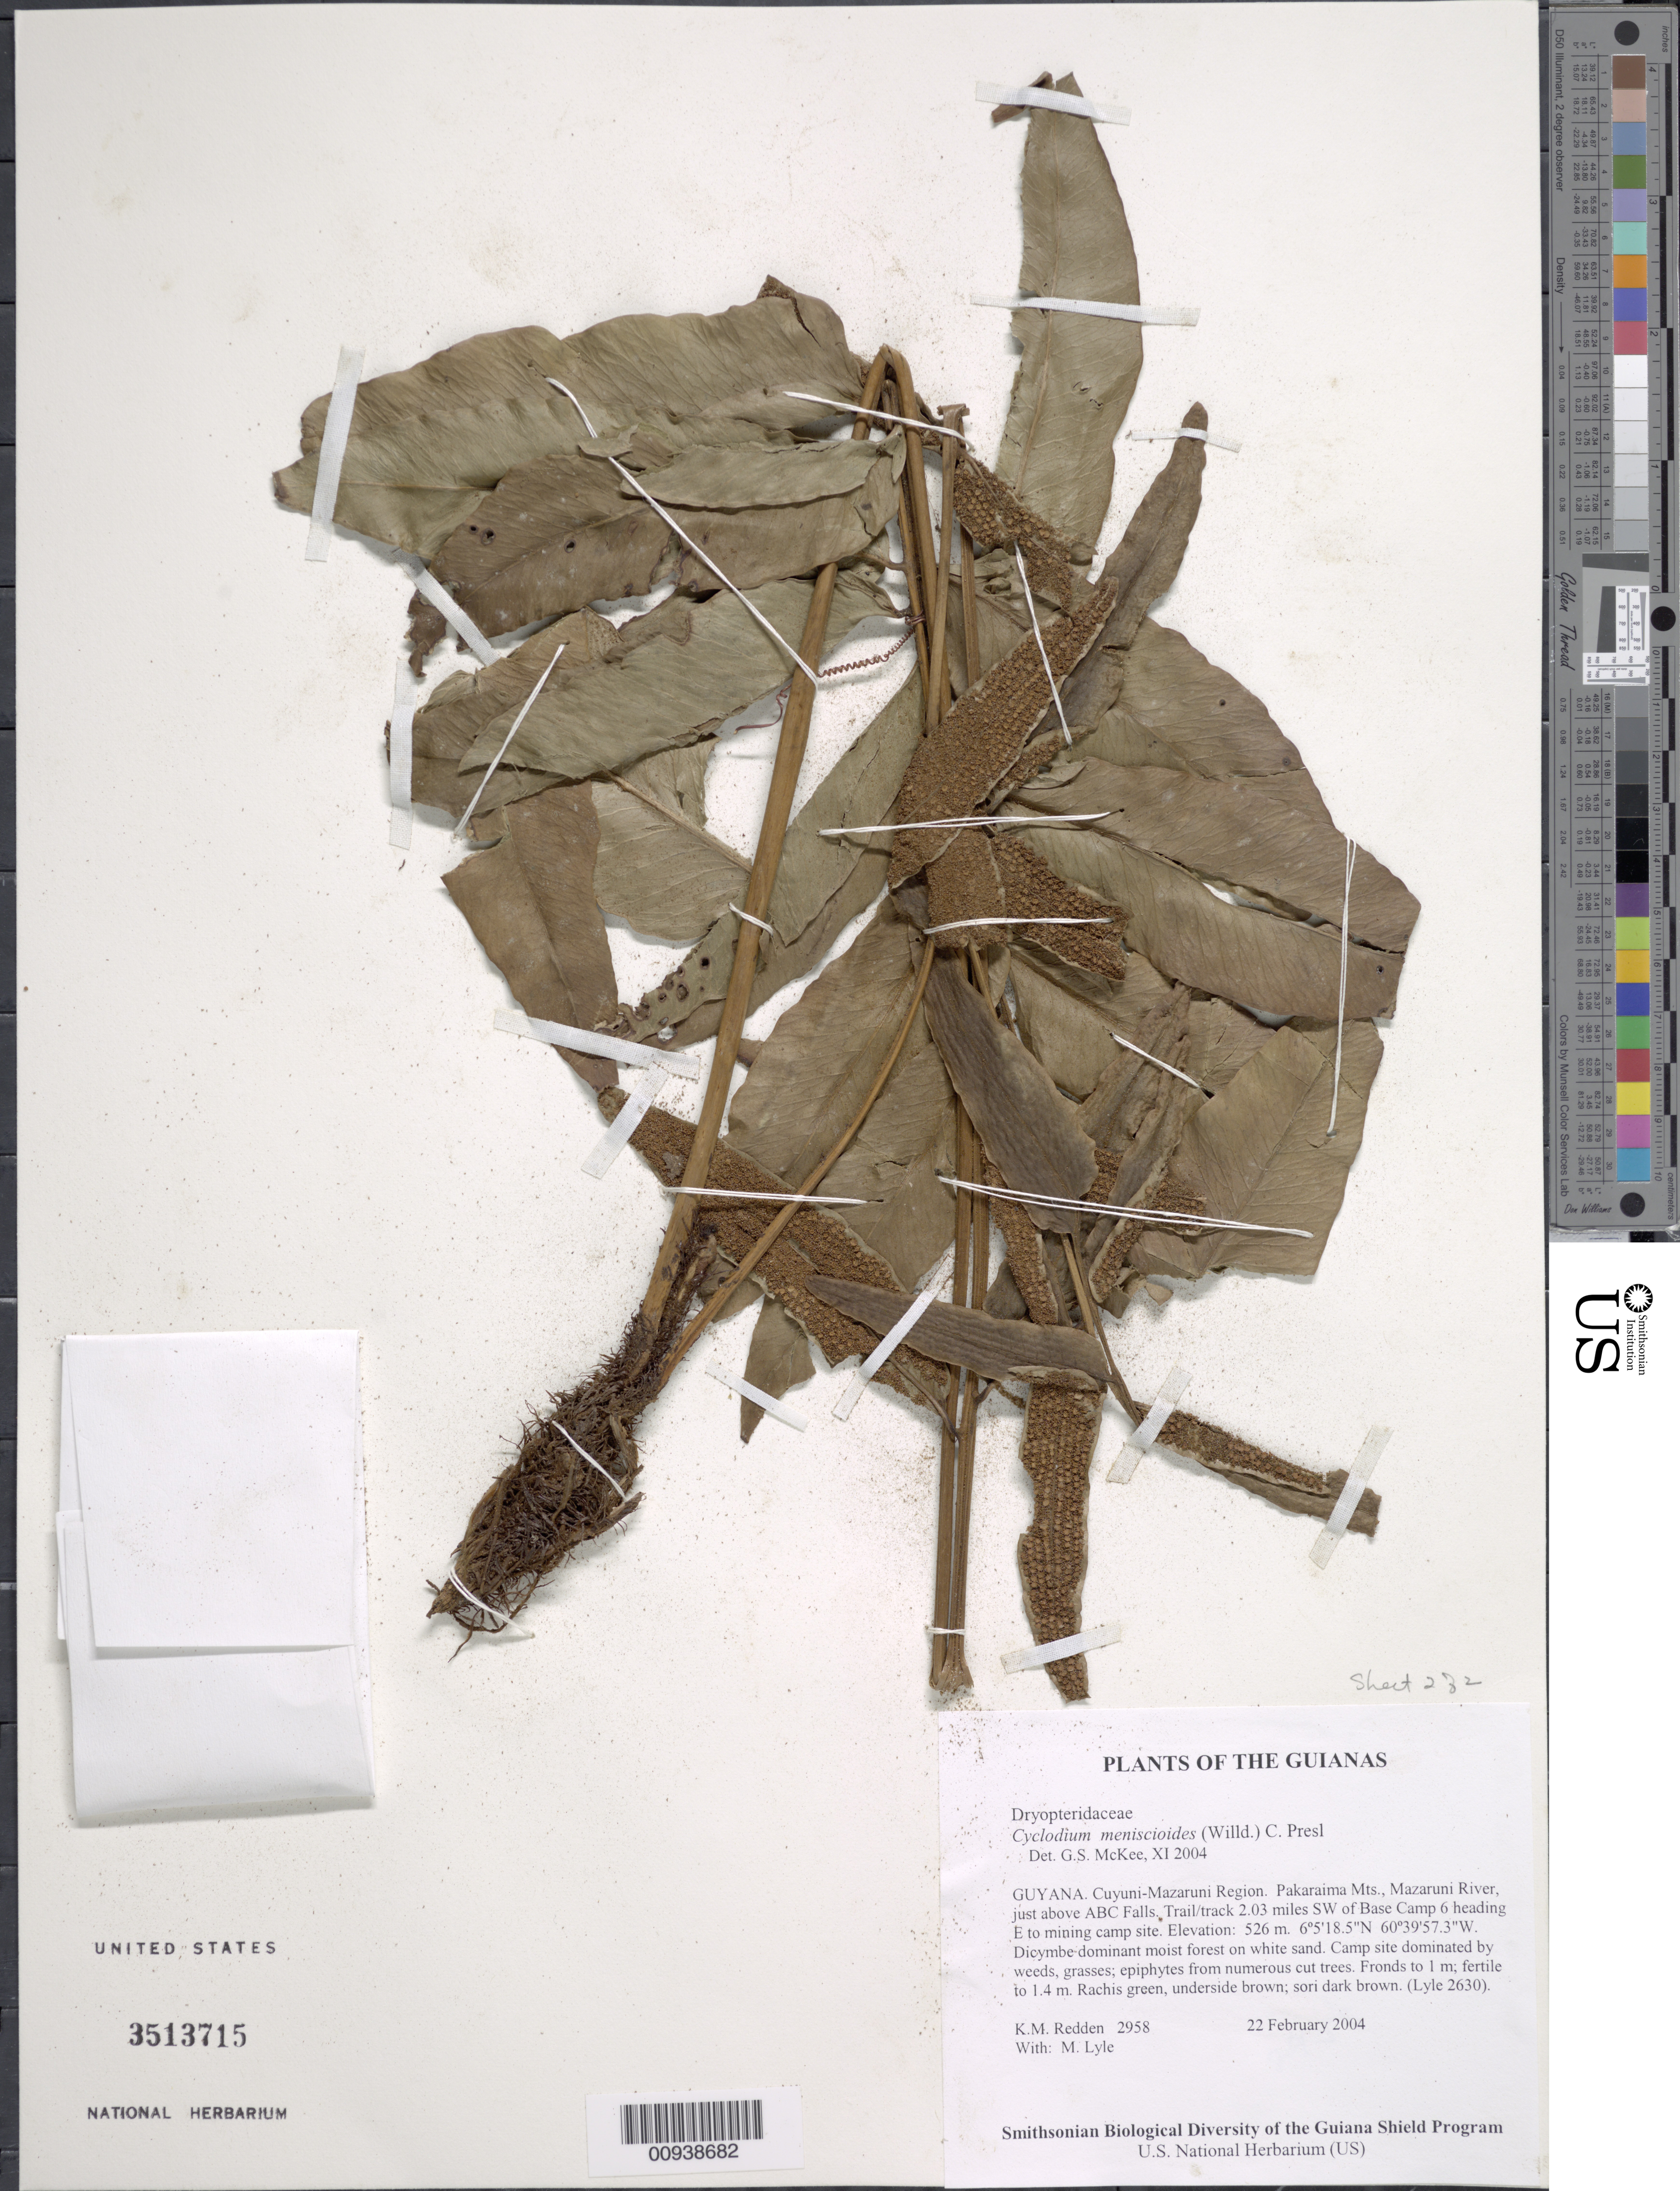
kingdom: Plantae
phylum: Tracheophyta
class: Polypodiopsida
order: Polypodiales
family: Dryopteridaceae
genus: Cyclodium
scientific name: Cyclodium meniscioides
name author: (Willd.) C. Presl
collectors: K. M. Redden & M. Lyle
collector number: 2958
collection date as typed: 22 February 2004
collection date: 2004-02-22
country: Guyana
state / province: Cuyuni-Mazaruni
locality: Pakaraima Mts., Mazaruni River, just above ABC Falls. Trail/track 2.03 miles SW of Base Camp 6 heading E to mining camp site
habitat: Dicymbe dominant moist forest on white sand. Camp site dominated by weeds, grasses; epiphytes from numerous cut trees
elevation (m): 526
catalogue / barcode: US 3513715